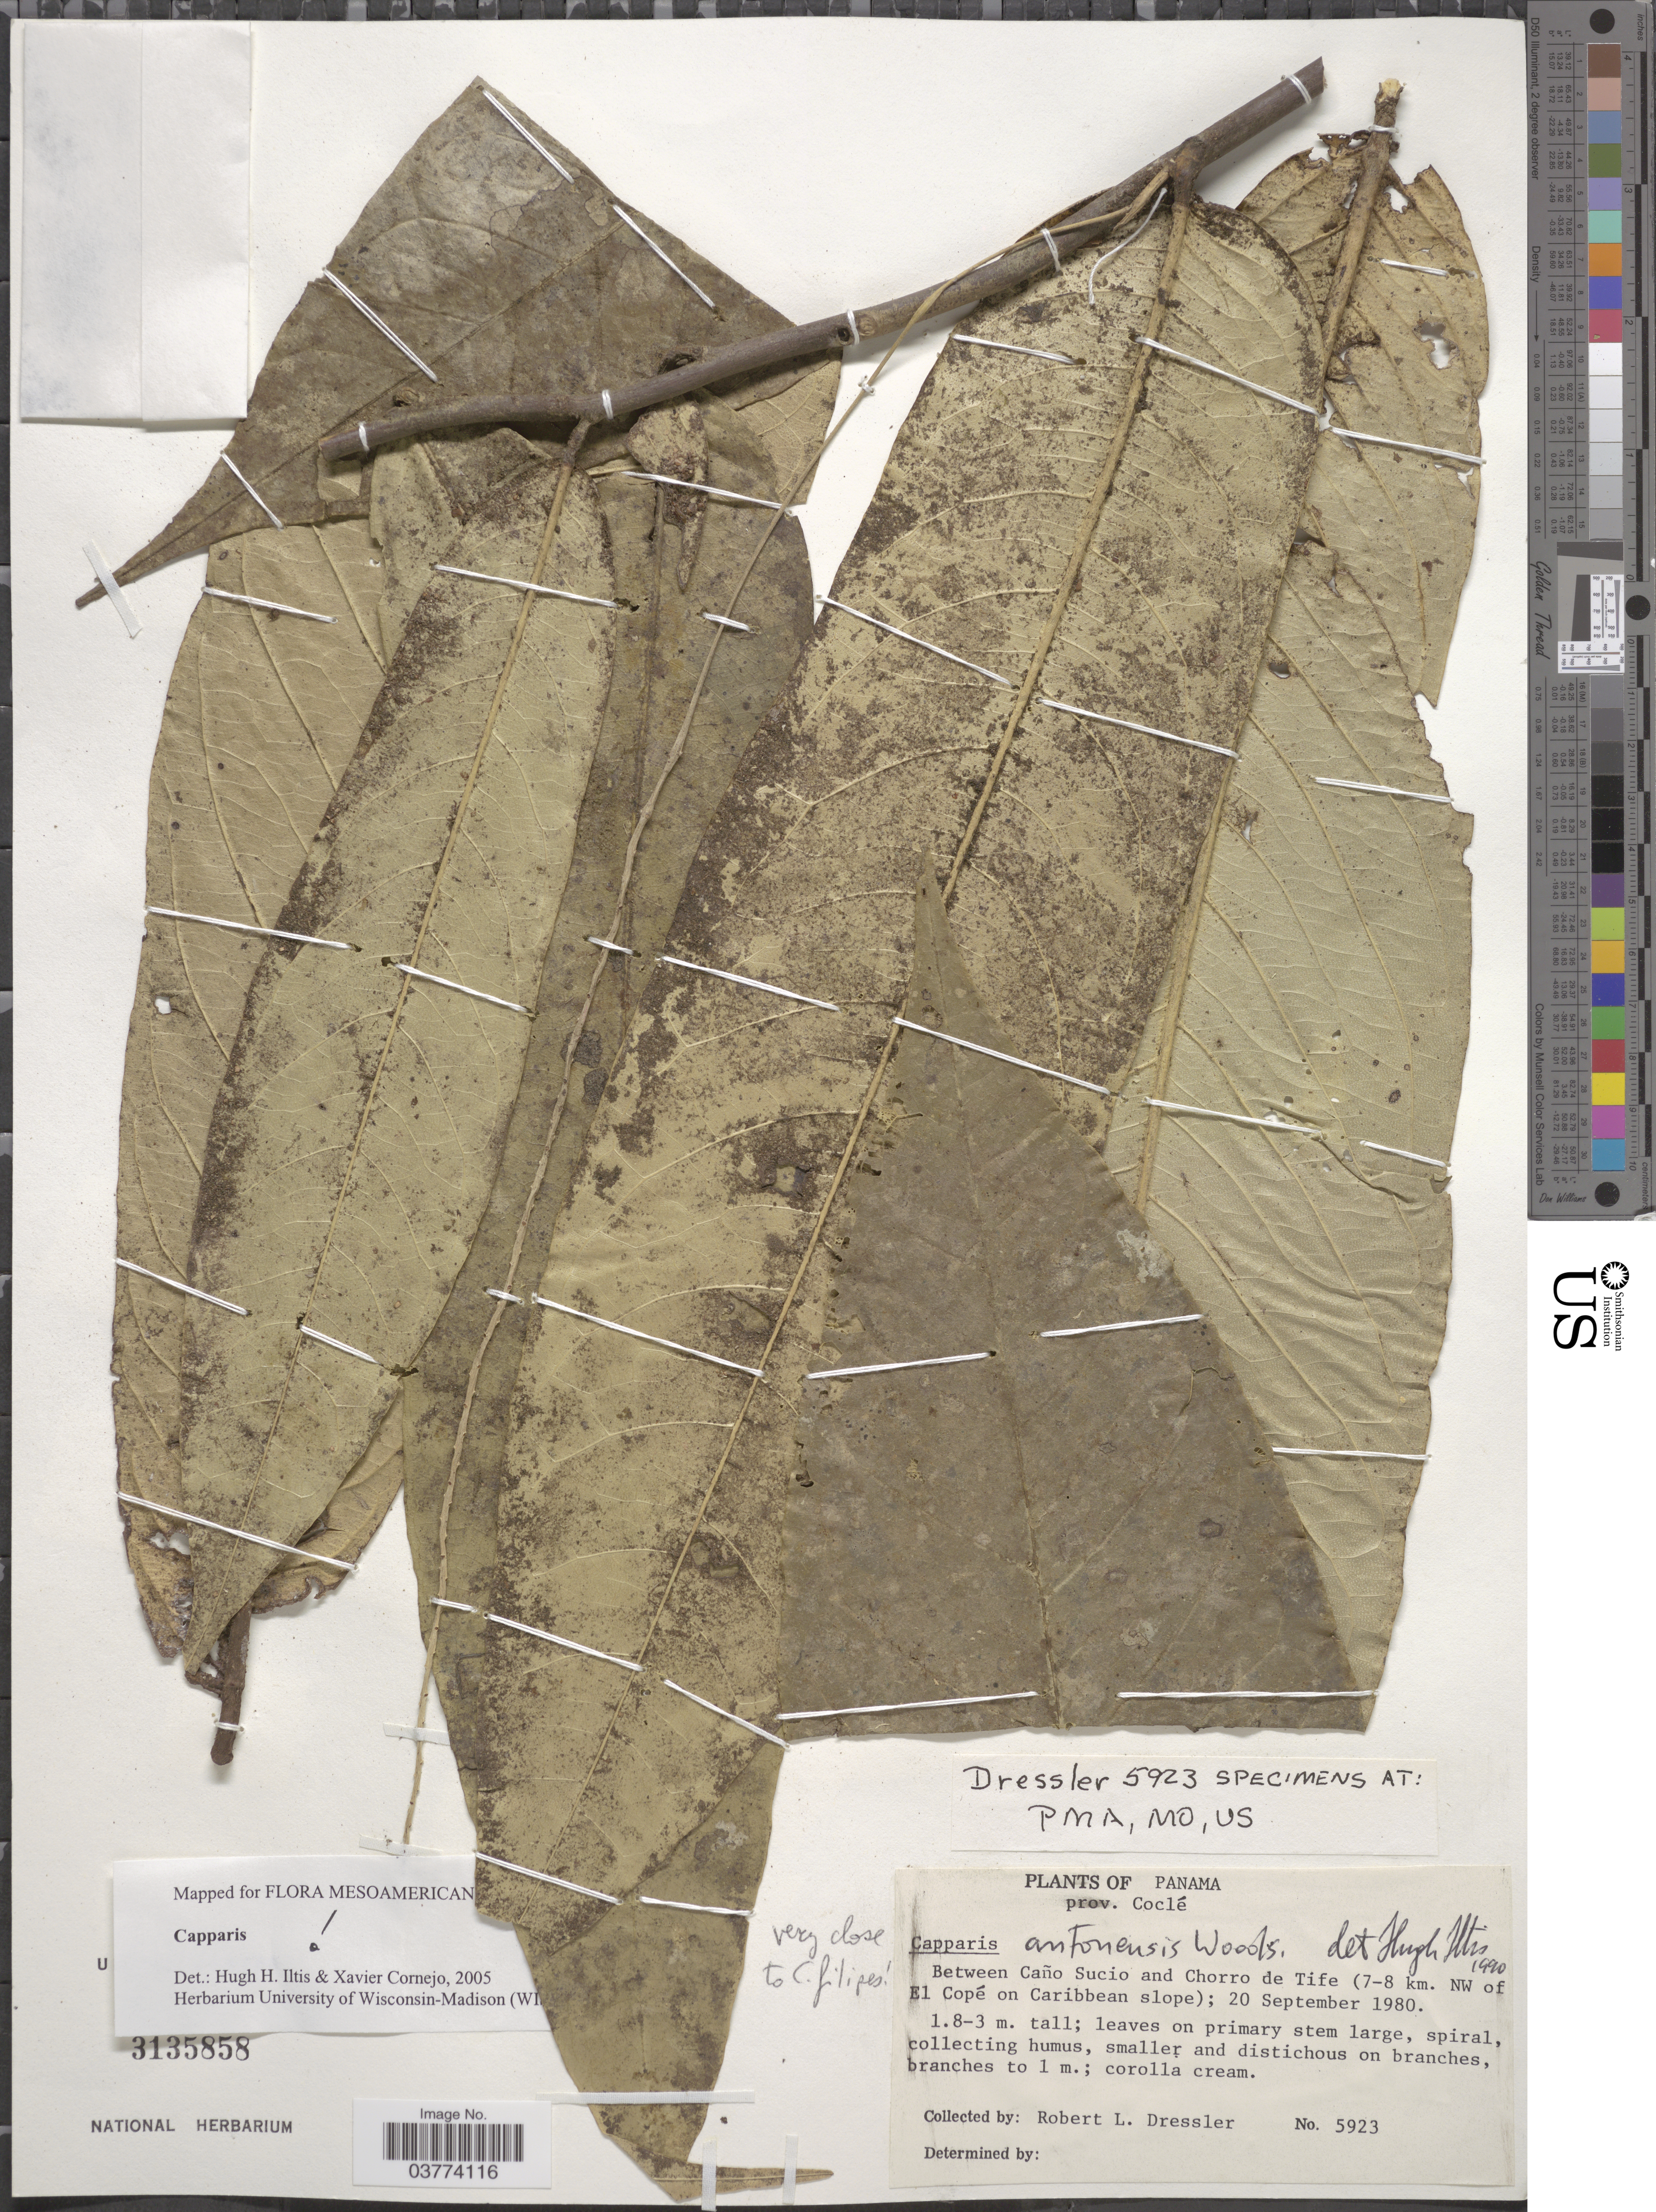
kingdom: Plantae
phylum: Tracheophyta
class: Magnoliopsida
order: Brassicales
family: Capparaceae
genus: Quadrella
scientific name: Quadrella antonensis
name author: (Kunth) Iltis & Cornejo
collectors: R. Dressler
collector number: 5923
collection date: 1980-09-20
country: Panama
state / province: Cocle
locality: Between Caño Sucio and Chorro de Tife (7-8 km. NW of El Copé on Caribbean slope).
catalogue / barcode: US 3135858